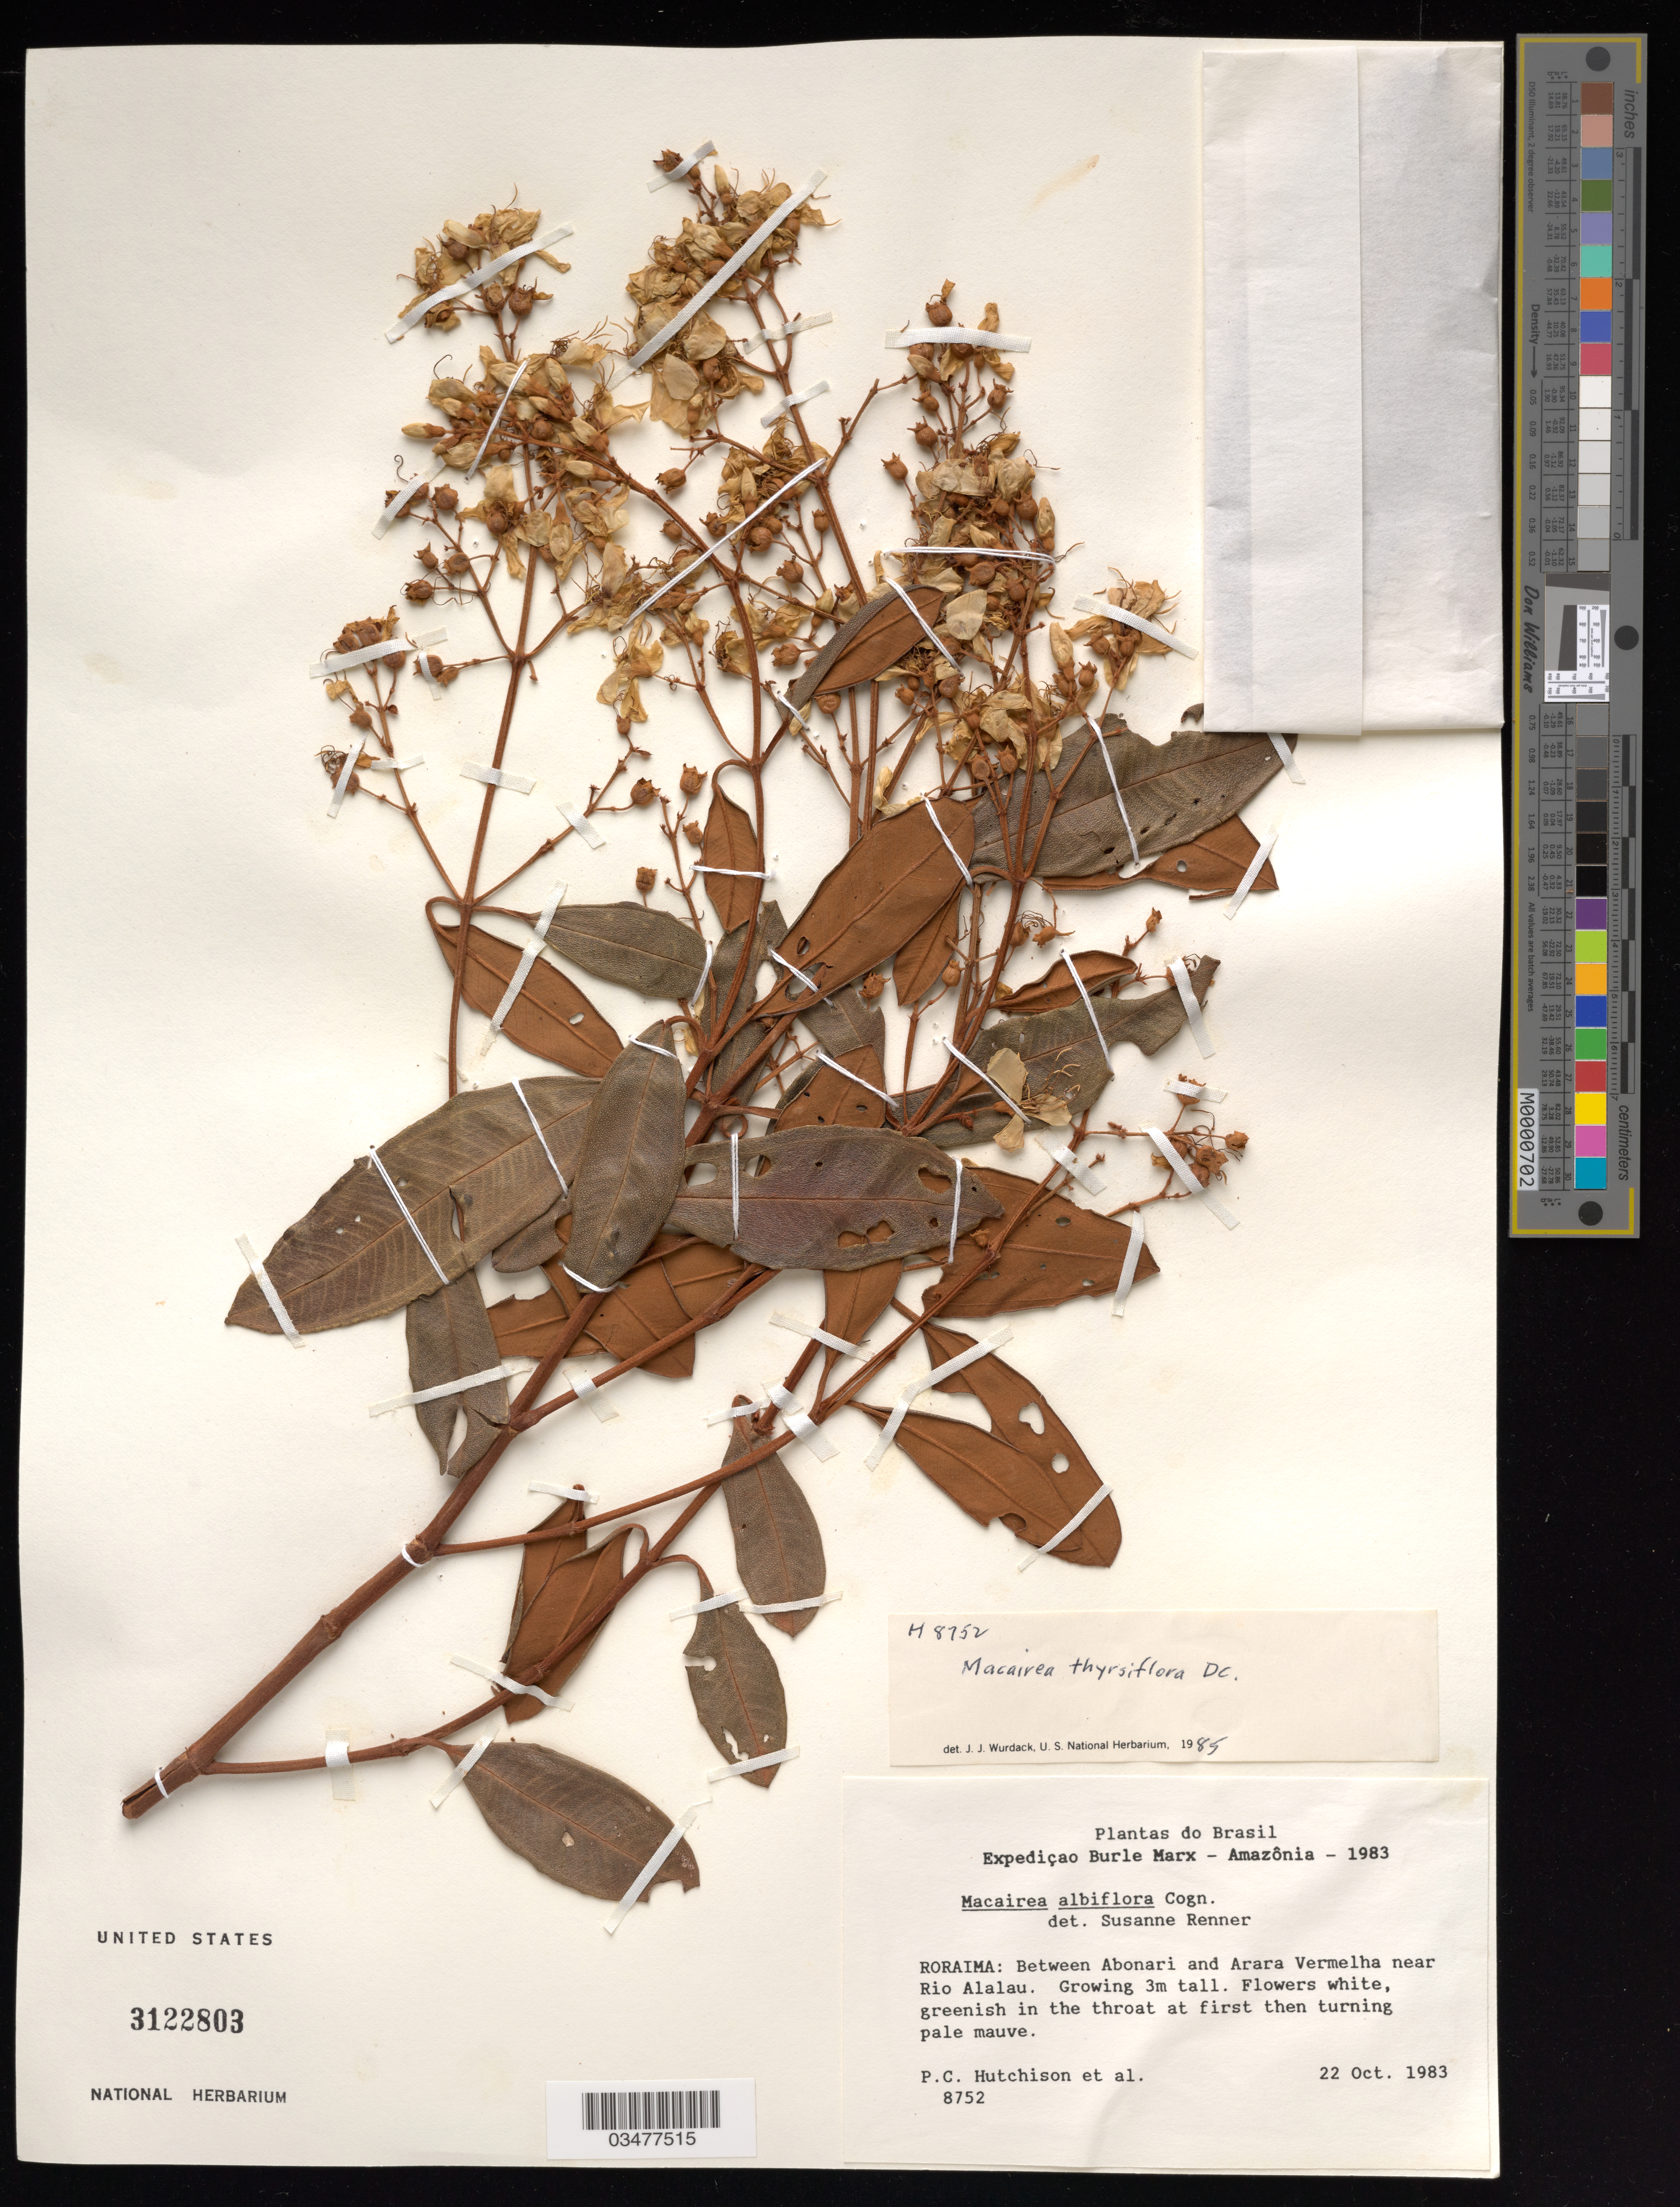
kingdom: Plantae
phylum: Tracheophyta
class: Magnoliopsida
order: Myrtales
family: Melastomataceae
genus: Macairea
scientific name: Macairea thyrsiflora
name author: DC.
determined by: Nunes da Silva, Diego, (RB), Jardim Botanico do Rio de Janeiro - Herbario (BRAZIL)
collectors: P. C. Hutchison & et al.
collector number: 8752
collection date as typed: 22 Oct 1983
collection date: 1983-10-22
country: Brazil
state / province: Roraima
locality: Between Abonari and Arara Vermelha near Rio Alalau.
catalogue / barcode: US 3122803